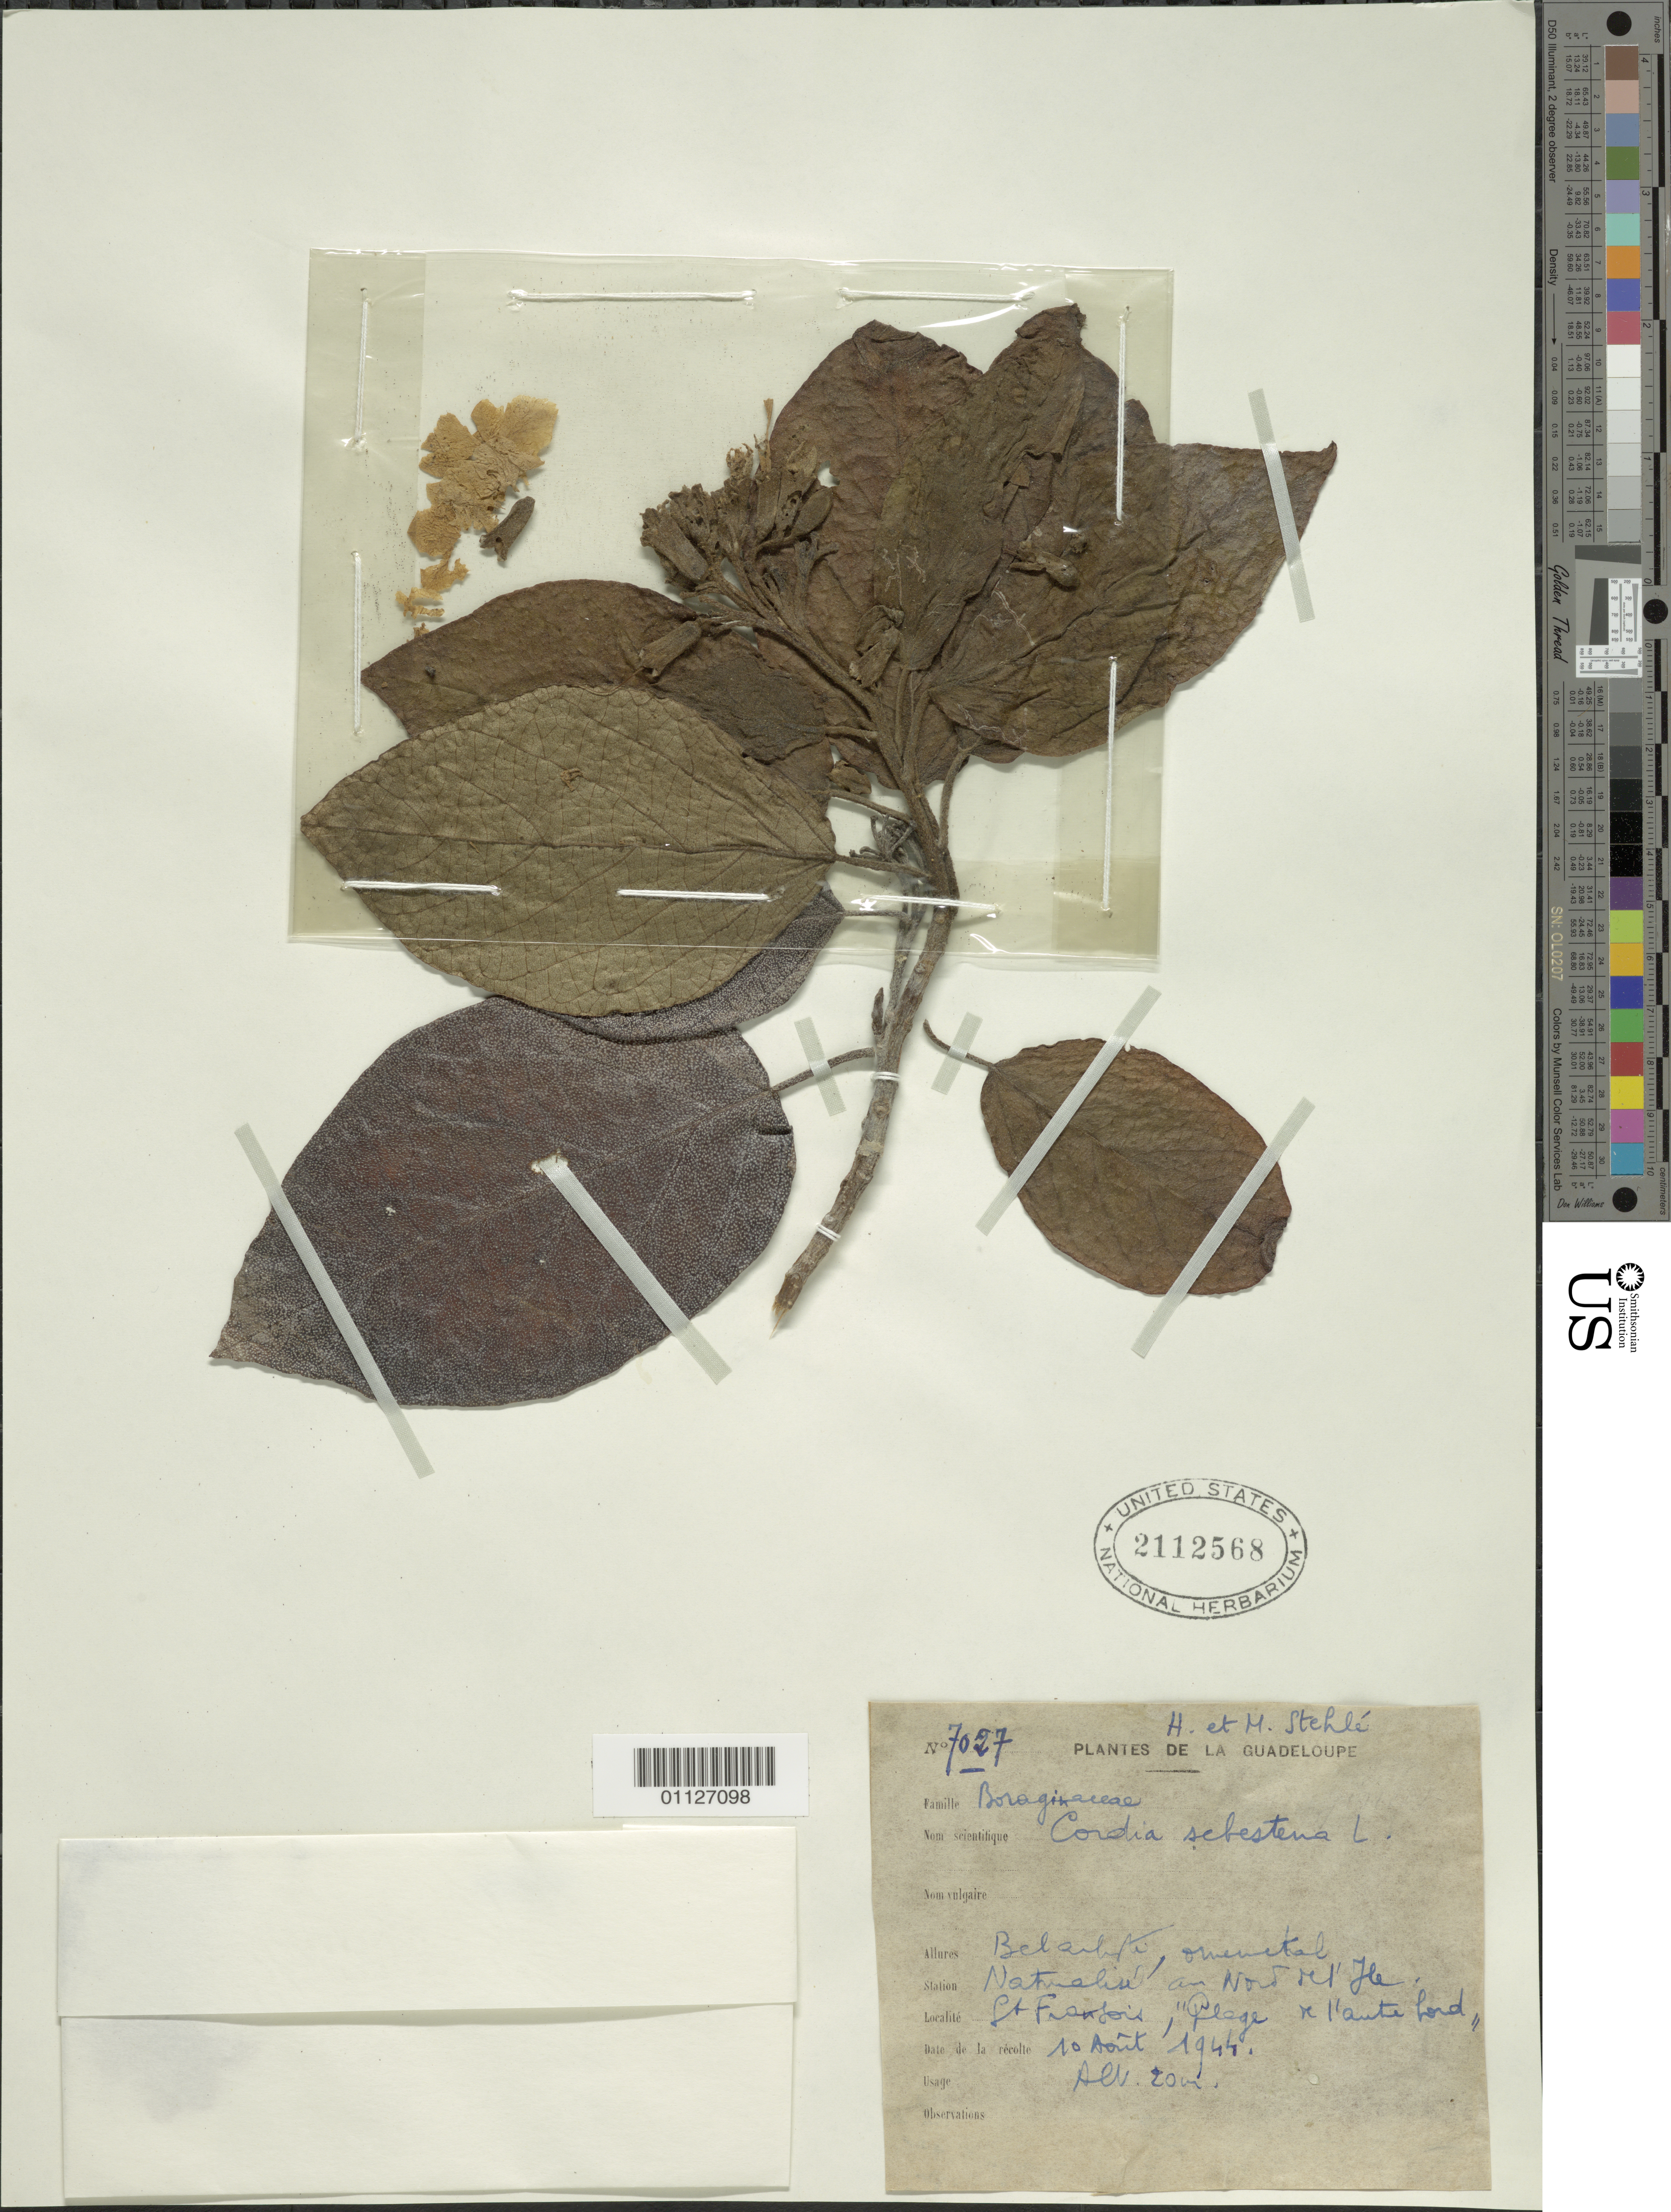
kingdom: Plantae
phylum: Tracheophyta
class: Magnoliopsida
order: Boraginales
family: Cordiaceae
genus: Cordia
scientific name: Cordia sebestena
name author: L.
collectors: H. Stehlé & M. Stehlé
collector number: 7027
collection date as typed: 10 Aug 1944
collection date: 1944-08-10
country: Guadeloupe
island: Grande Terre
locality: St Francois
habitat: naturalisé au N de l'île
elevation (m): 20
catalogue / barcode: US 2112568